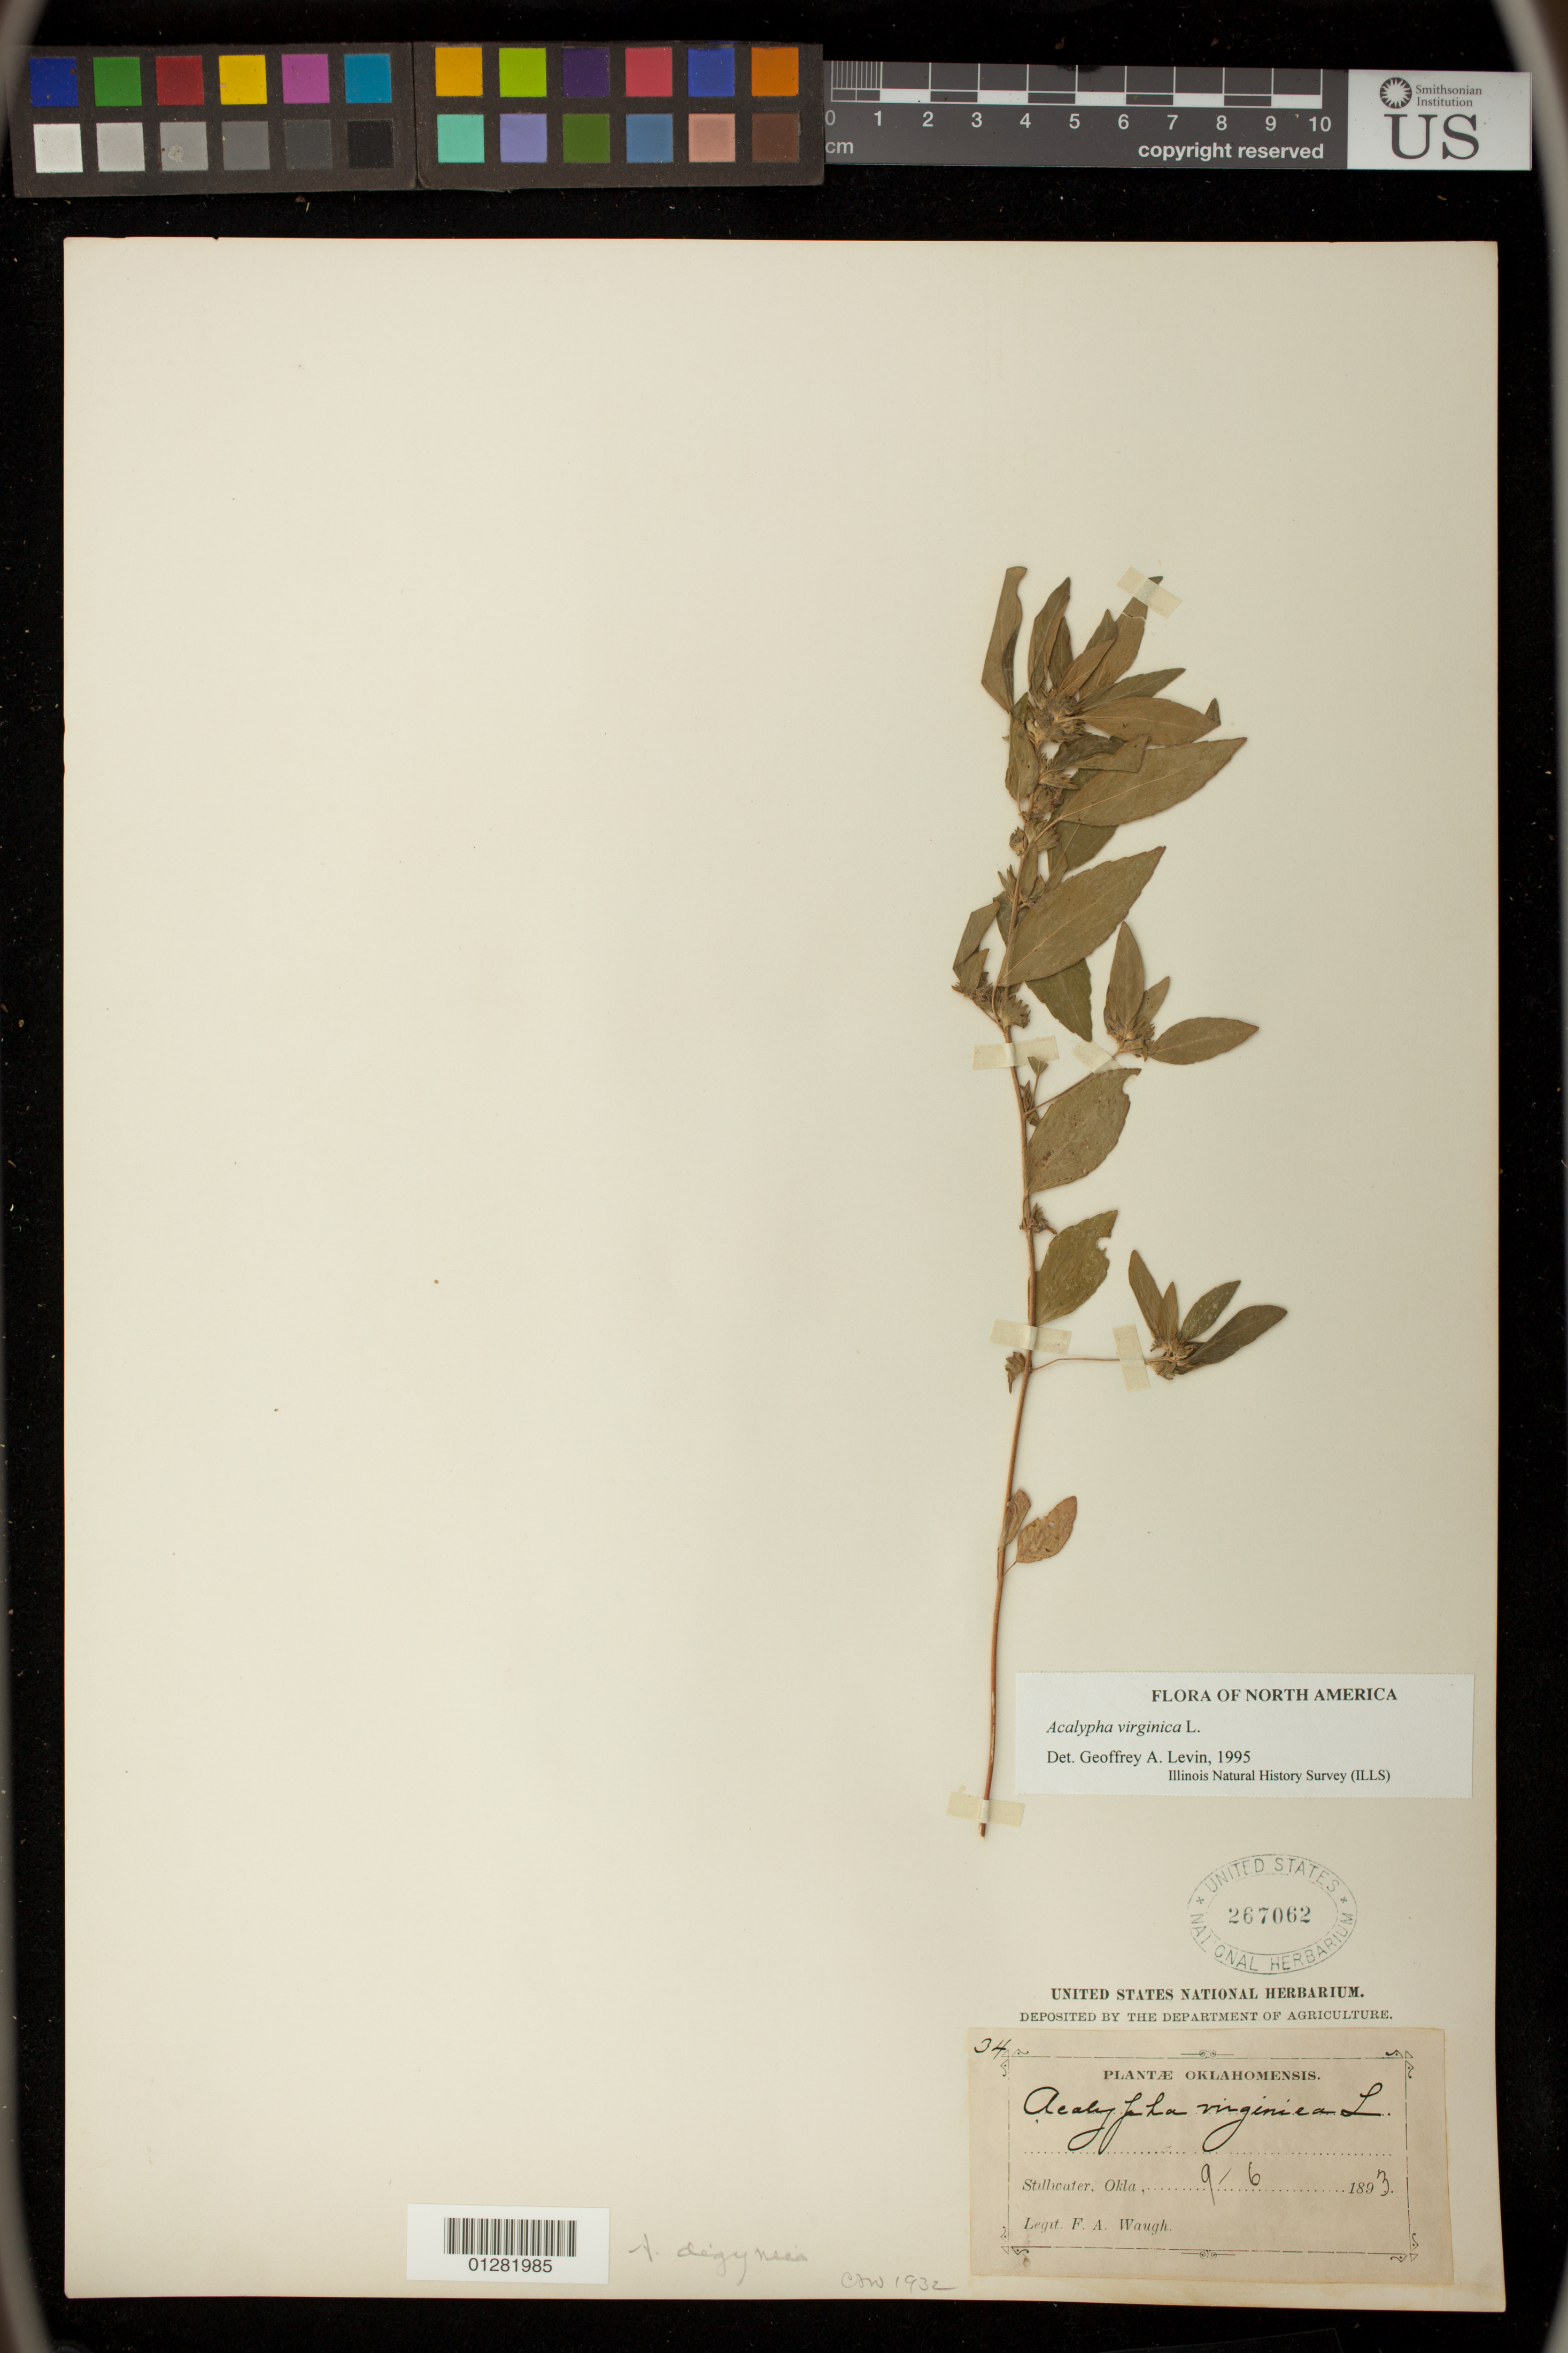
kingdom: Plantae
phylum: Tracheophyta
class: Magnoliopsida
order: Malpighiales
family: Euphorbiaceae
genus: Acalypha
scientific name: Acalypha virginica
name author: L.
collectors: F. Waugh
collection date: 1893-09-06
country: United States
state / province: Oklahoma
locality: Stillwater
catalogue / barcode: US 267062